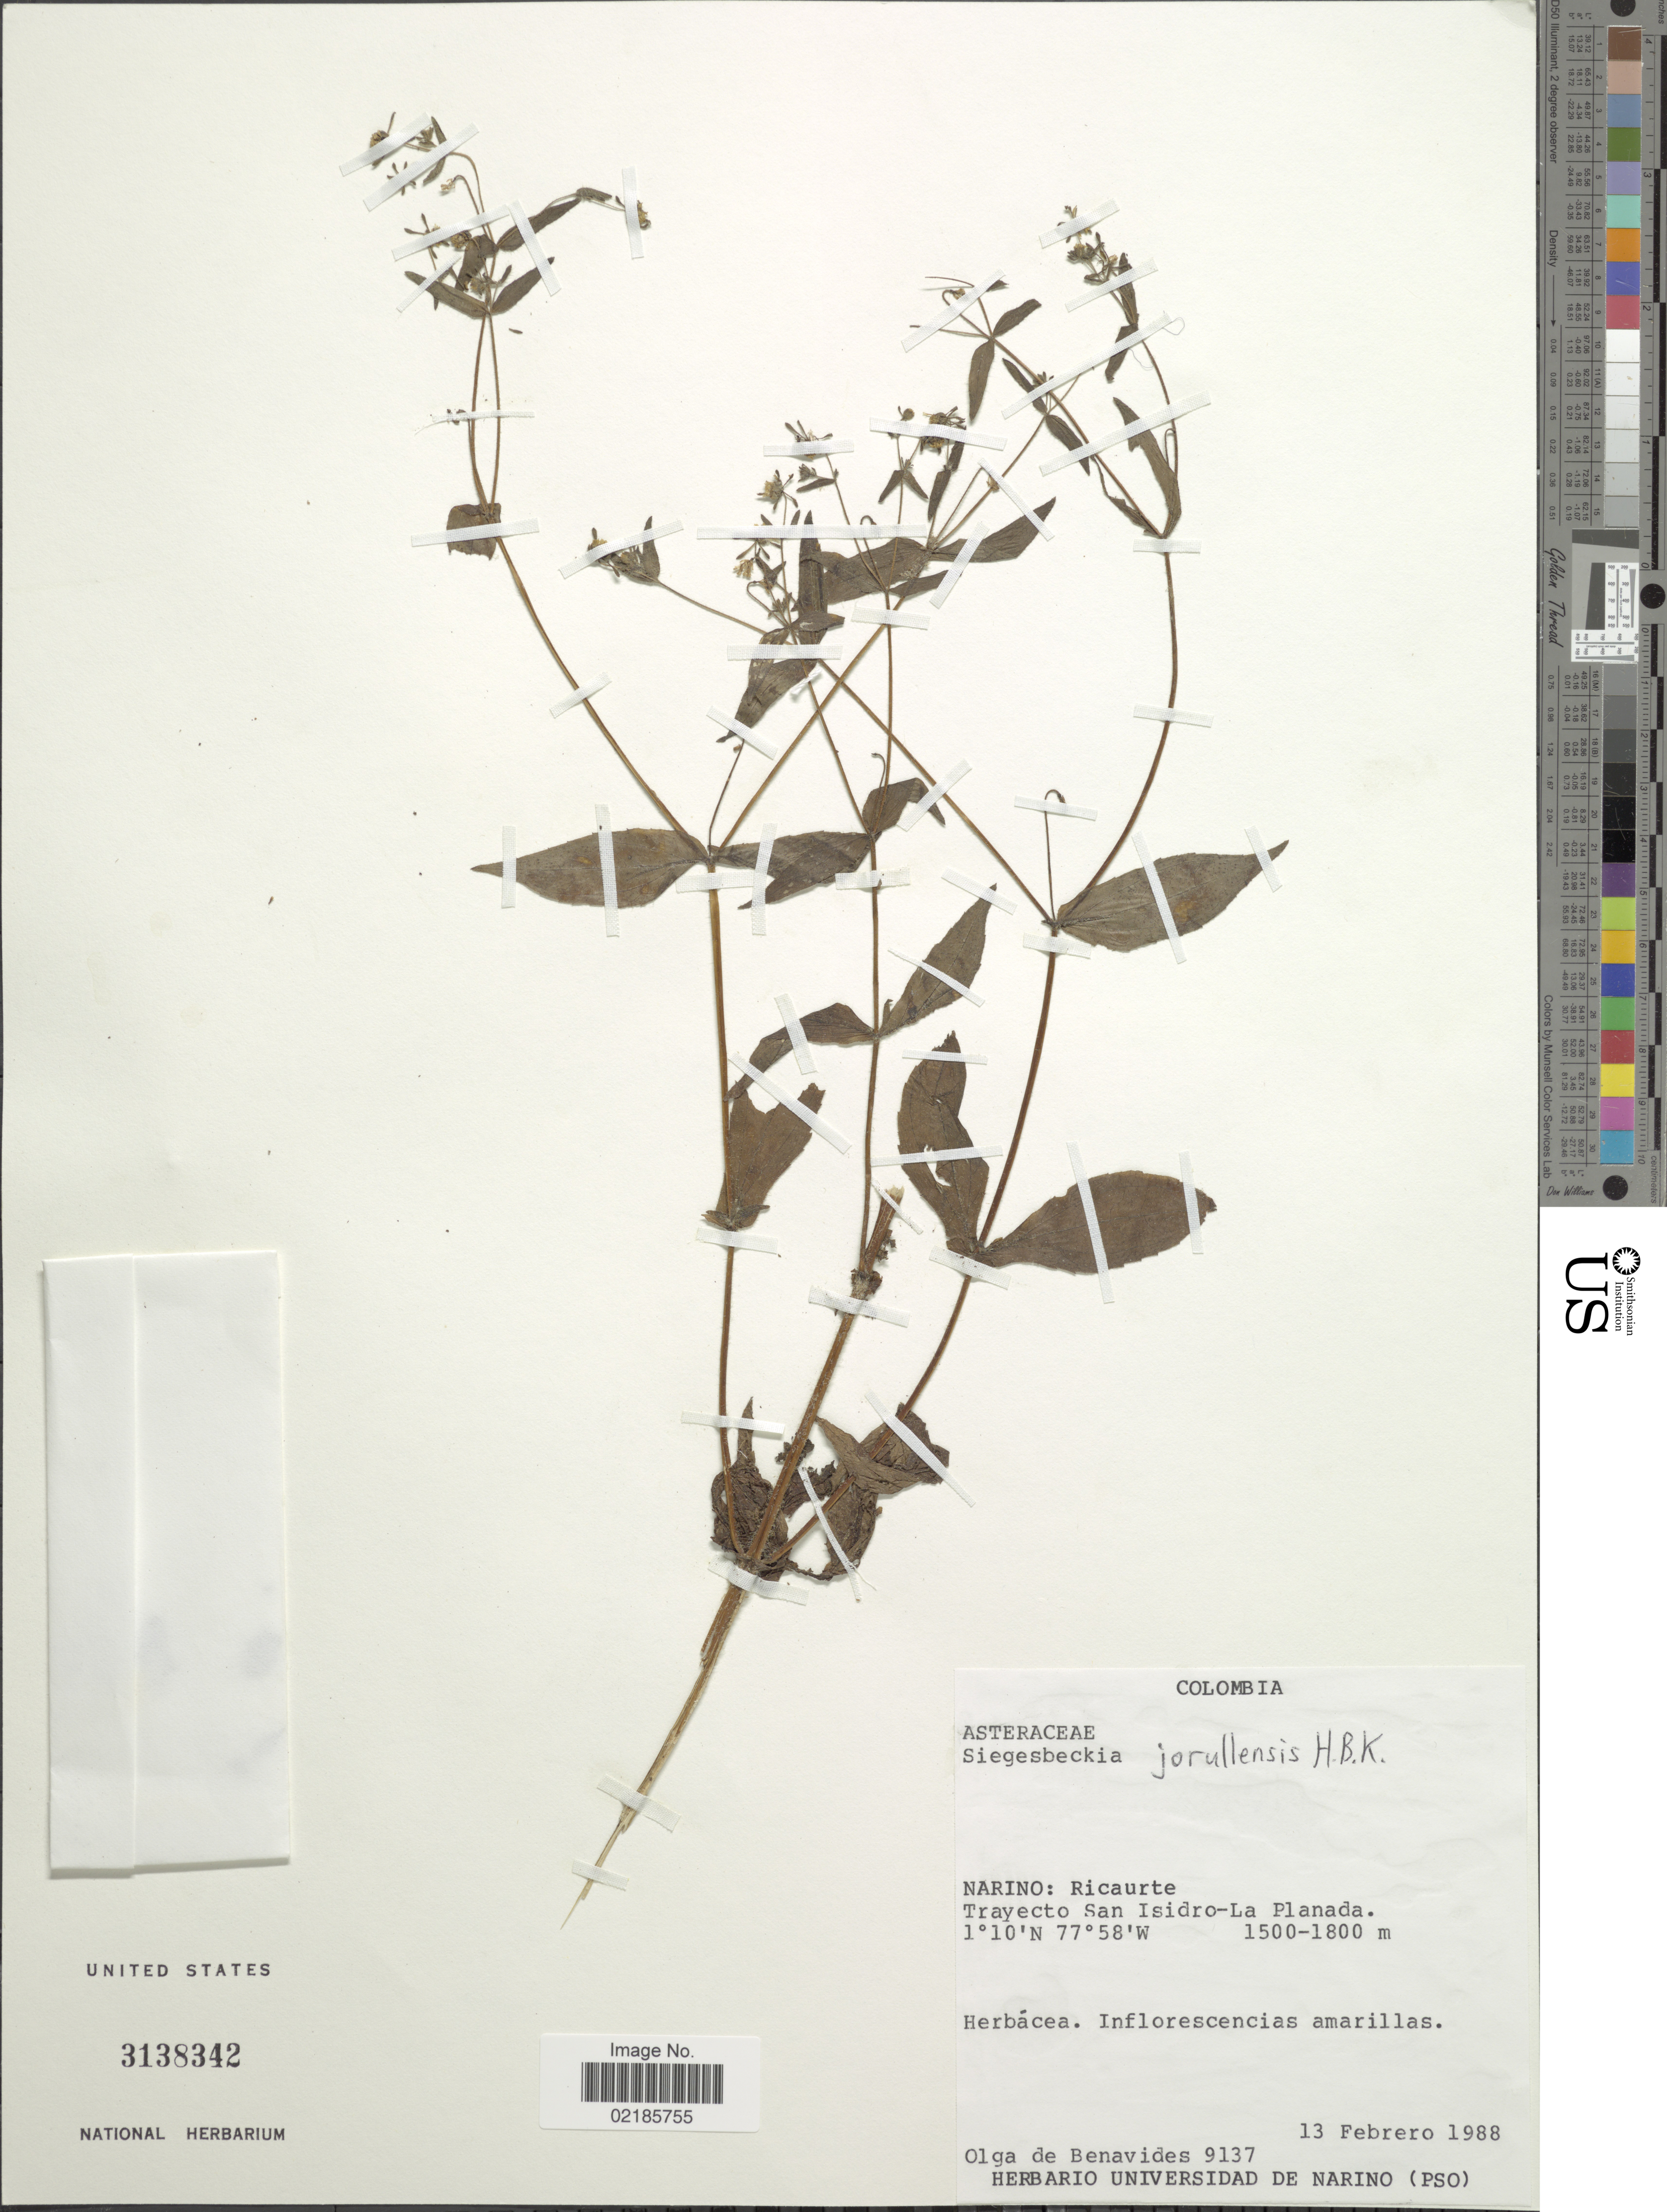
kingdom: Plantae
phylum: Tracheophyta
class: Magnoliopsida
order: Asterales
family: Asteraceae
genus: Sigesbeckia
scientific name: Sigesbeckia jorullensis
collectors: Olga S. de Benavides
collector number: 9137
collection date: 1988-02-13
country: Colombia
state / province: Nariño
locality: Ricaurte, Trayecto San Isidro-La Planalda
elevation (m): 1500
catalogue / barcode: US 3138342